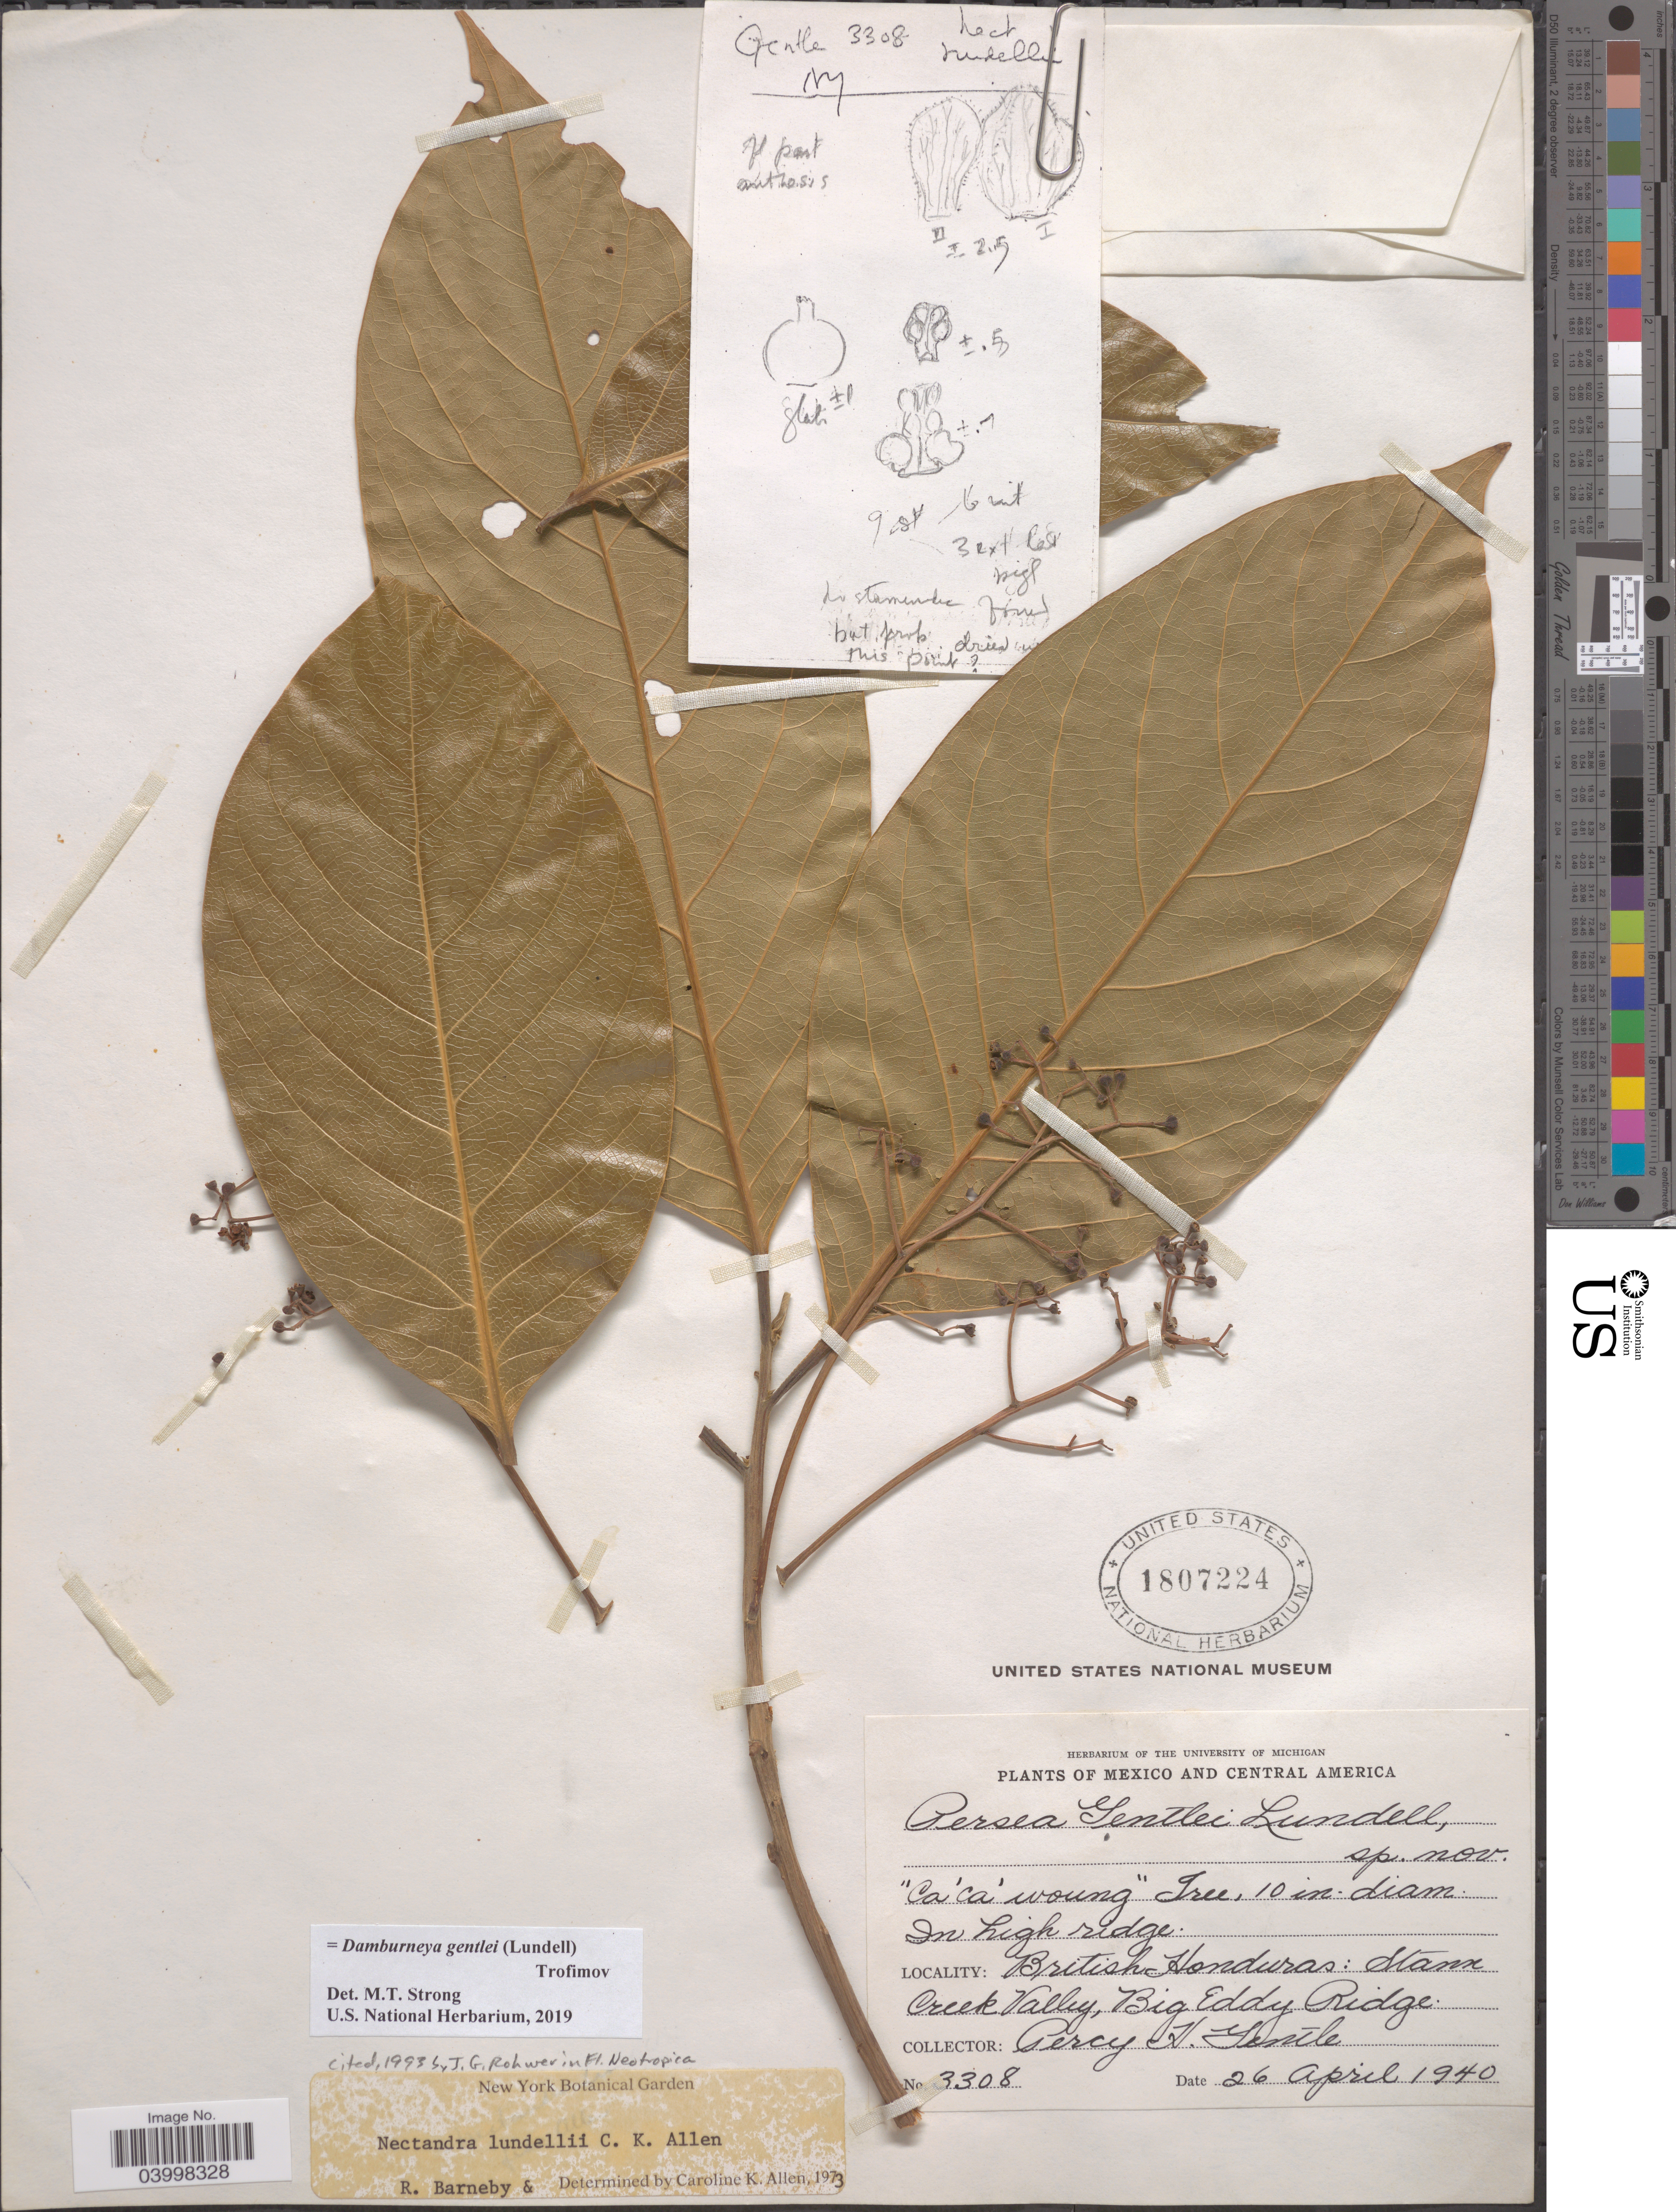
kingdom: Plantae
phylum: Tracheophyta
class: Magnoliopsida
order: Laurales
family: Lauraceae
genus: Damburneya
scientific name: Damburneya gentlei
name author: (Lundell) Trofimov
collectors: P. H. Gentle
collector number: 3308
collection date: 1940-04-26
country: Belize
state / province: Stann Creek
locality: British Honduras: Stann Creek Valley, Big Eddy Ridge.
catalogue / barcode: US 1807224